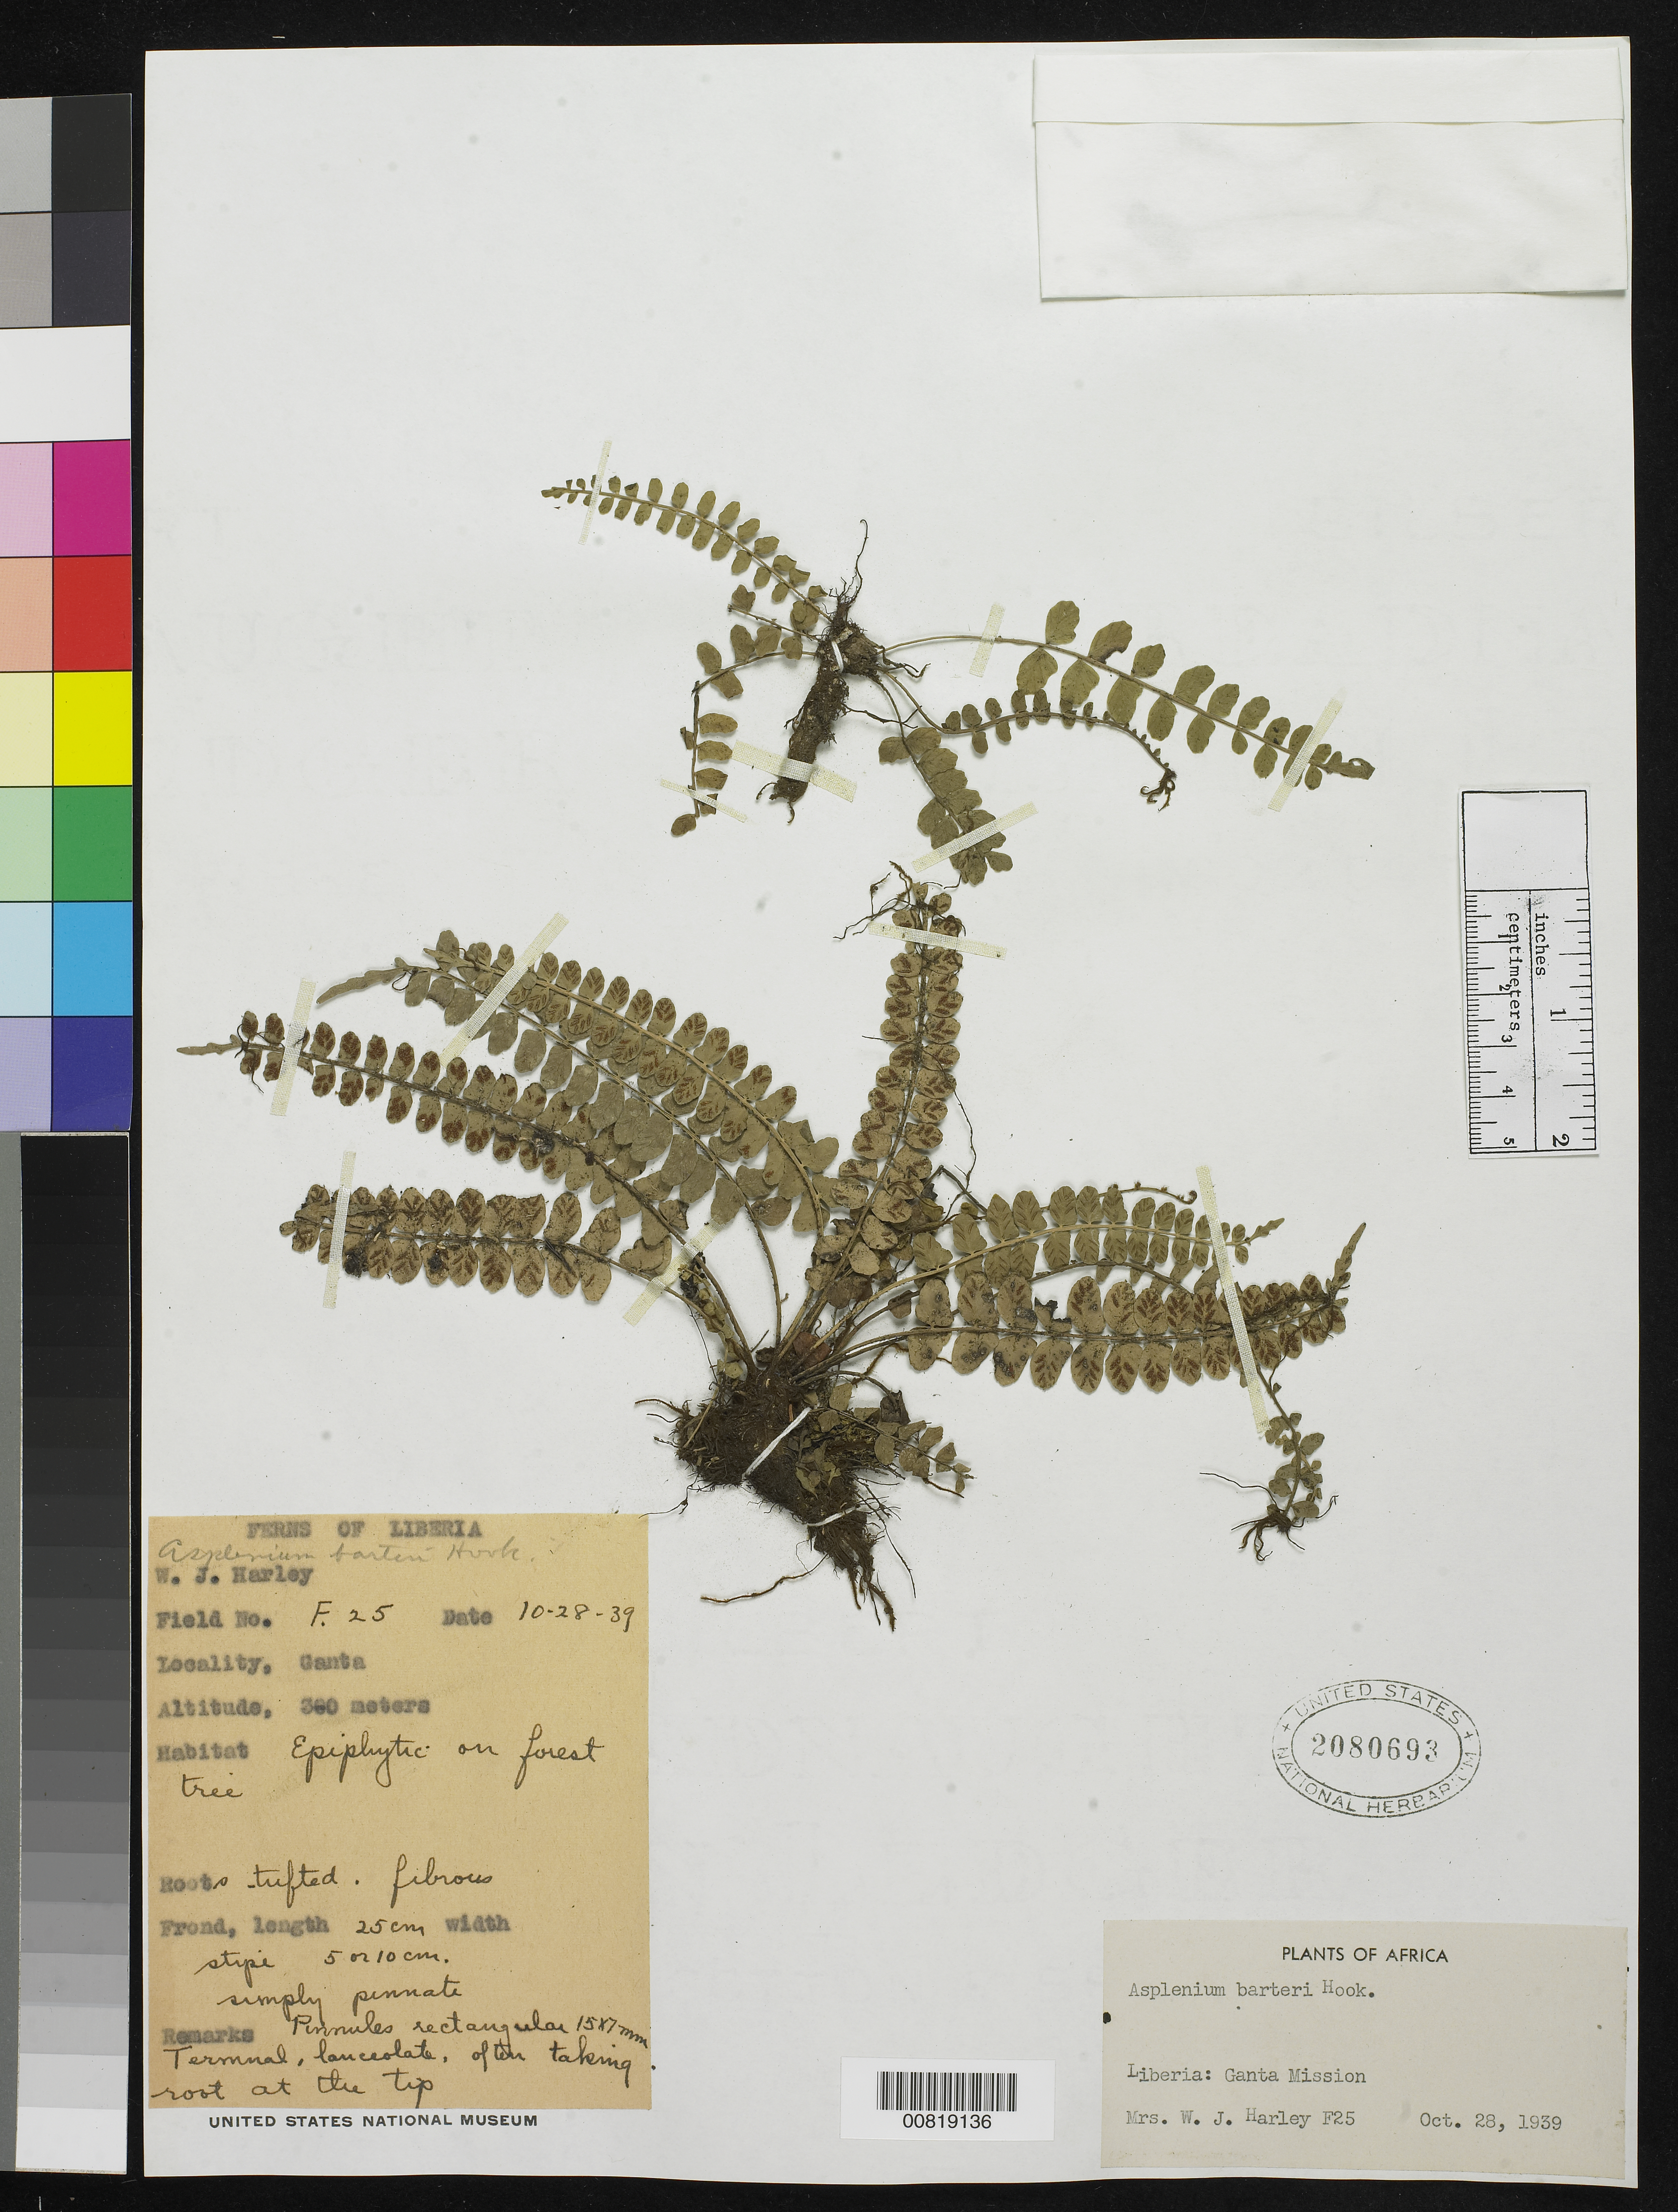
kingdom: Plantae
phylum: Tracheophyta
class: Polypodiopsida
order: Polypodiales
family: Aspleniaceae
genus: Asplenium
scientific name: Asplenium barteri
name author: Hook.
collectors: W. Harley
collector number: f.25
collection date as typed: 28 Oct 1939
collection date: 1939-10-28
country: Liberia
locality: Ganta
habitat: Forest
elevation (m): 360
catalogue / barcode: US 2080693